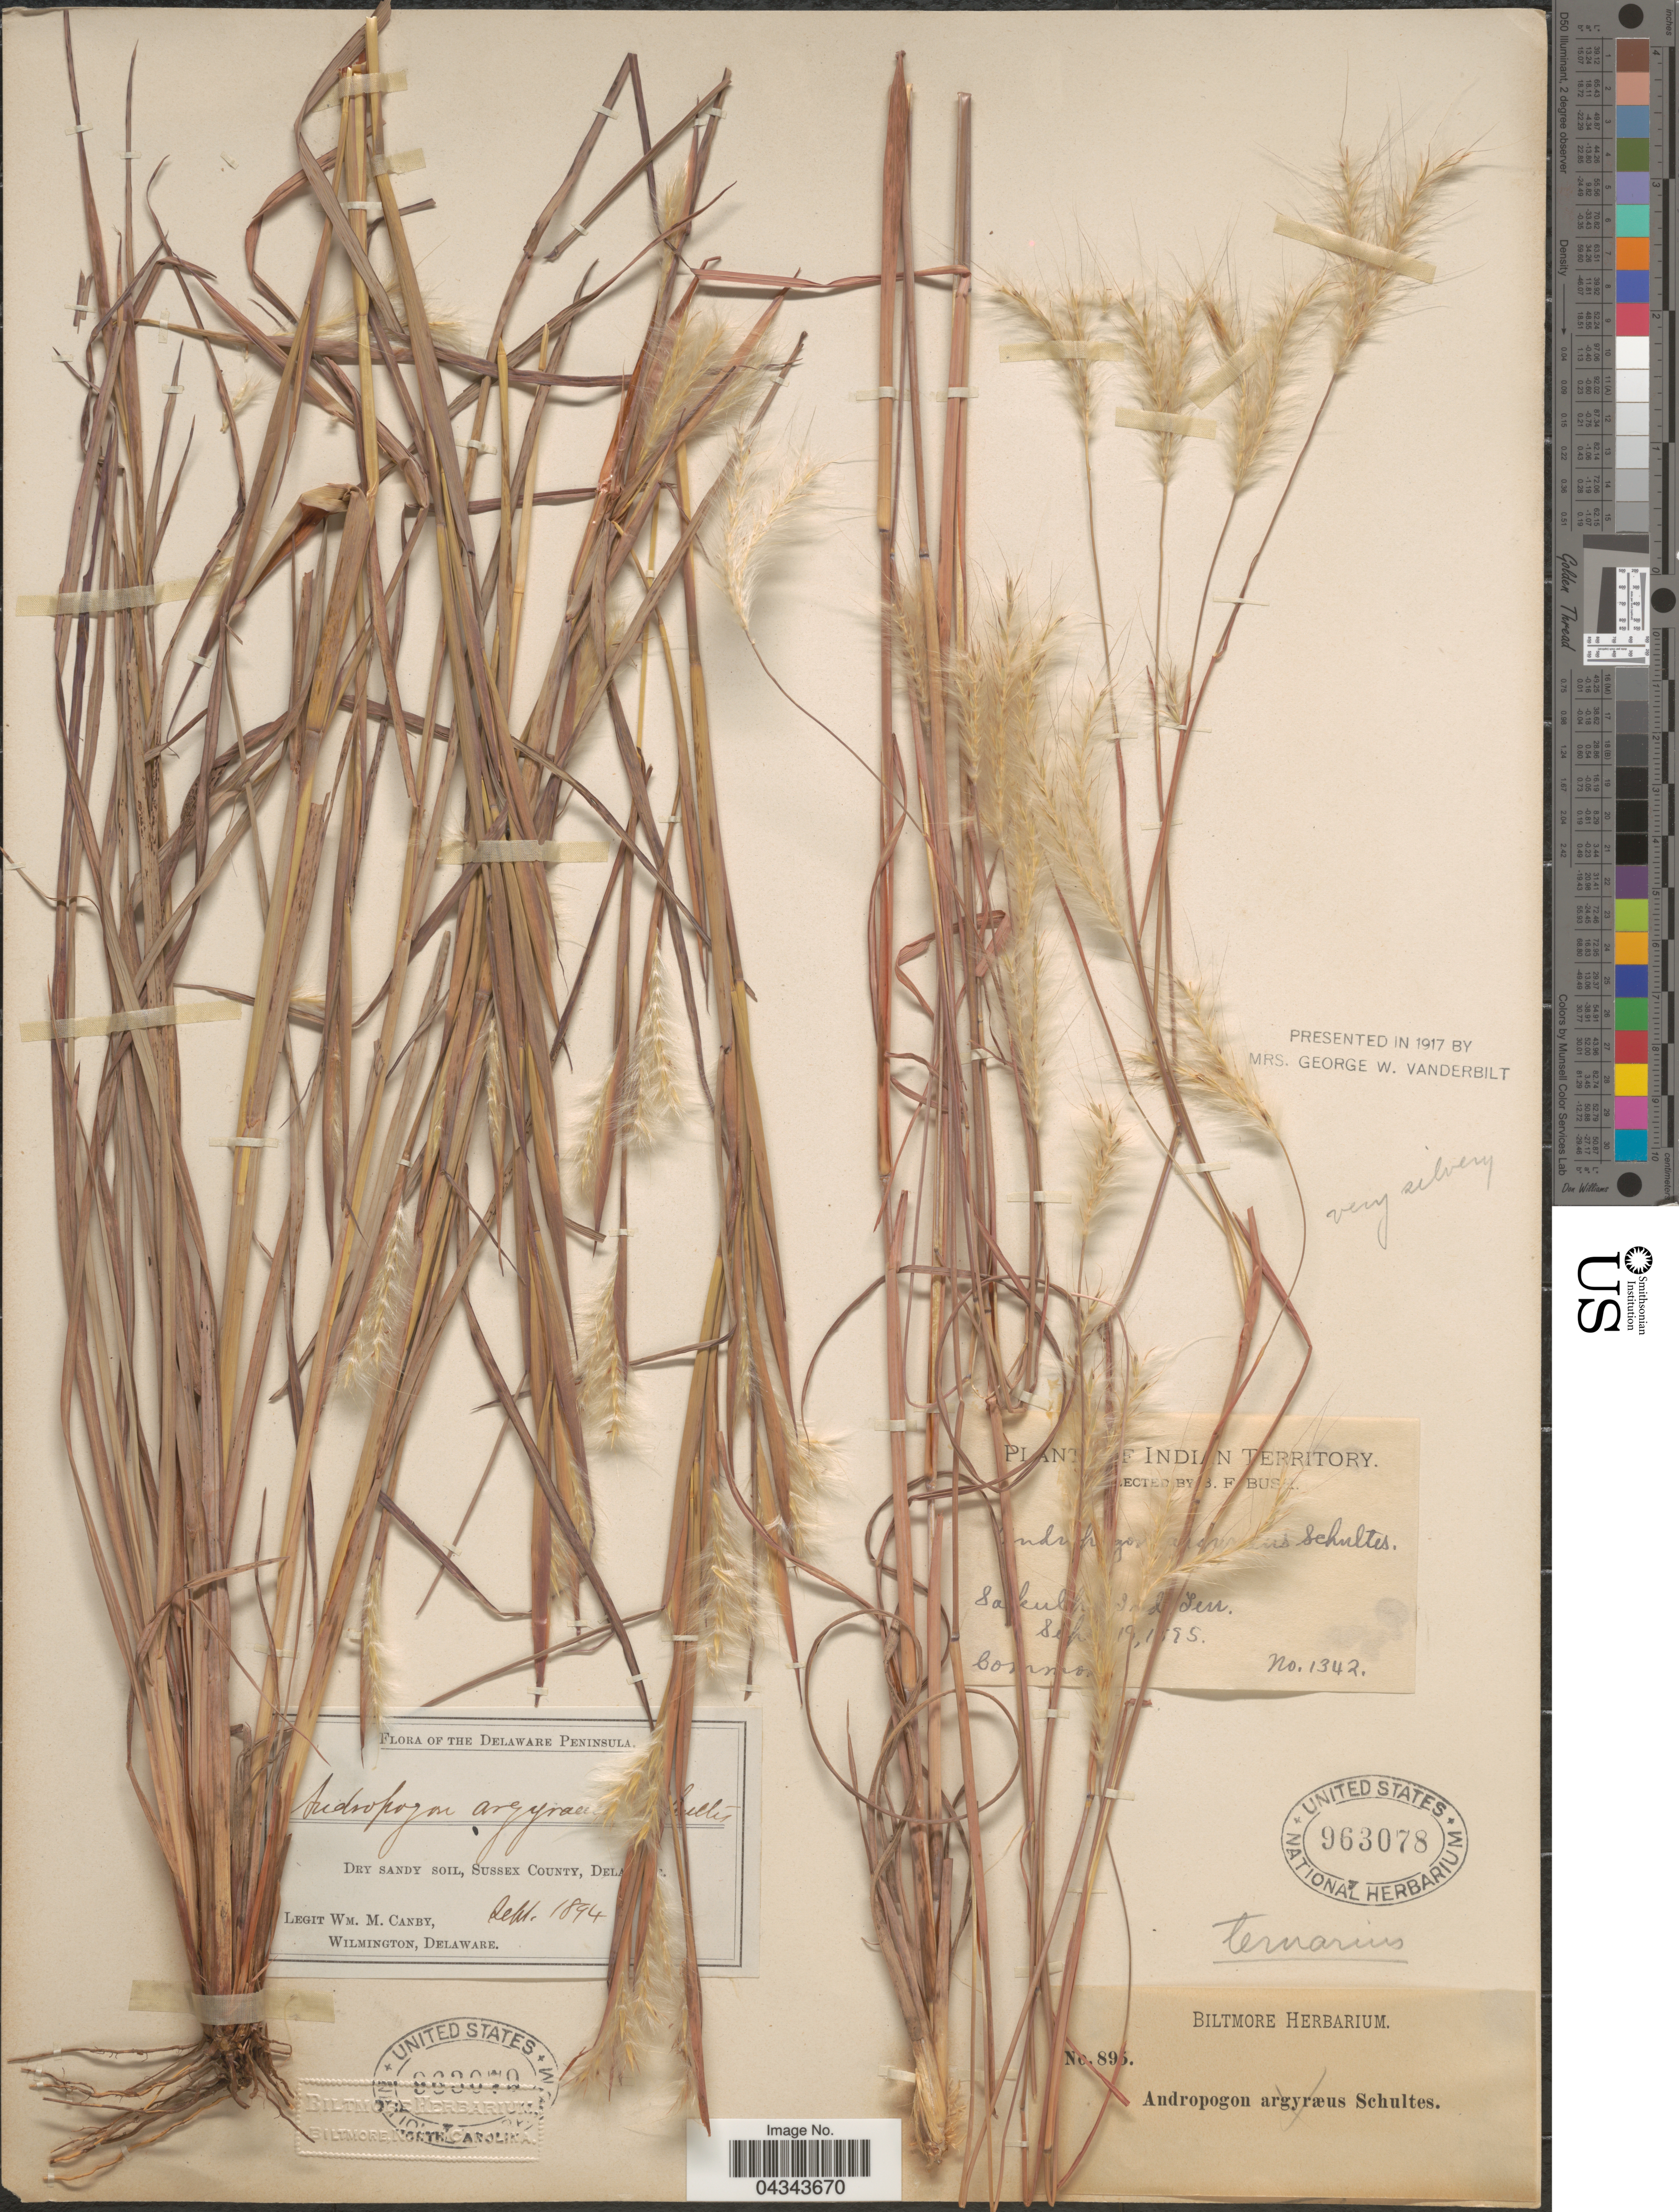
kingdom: Plantae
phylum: Tracheophyta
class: Liliopsida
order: Poales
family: Poaceae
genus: Andropogon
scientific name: Andropogon ternarius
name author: Michx.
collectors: W. M. Canby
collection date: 1894-09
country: United States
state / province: Delaware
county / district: Sussex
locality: The Delaware Peninsula. Sussex County.